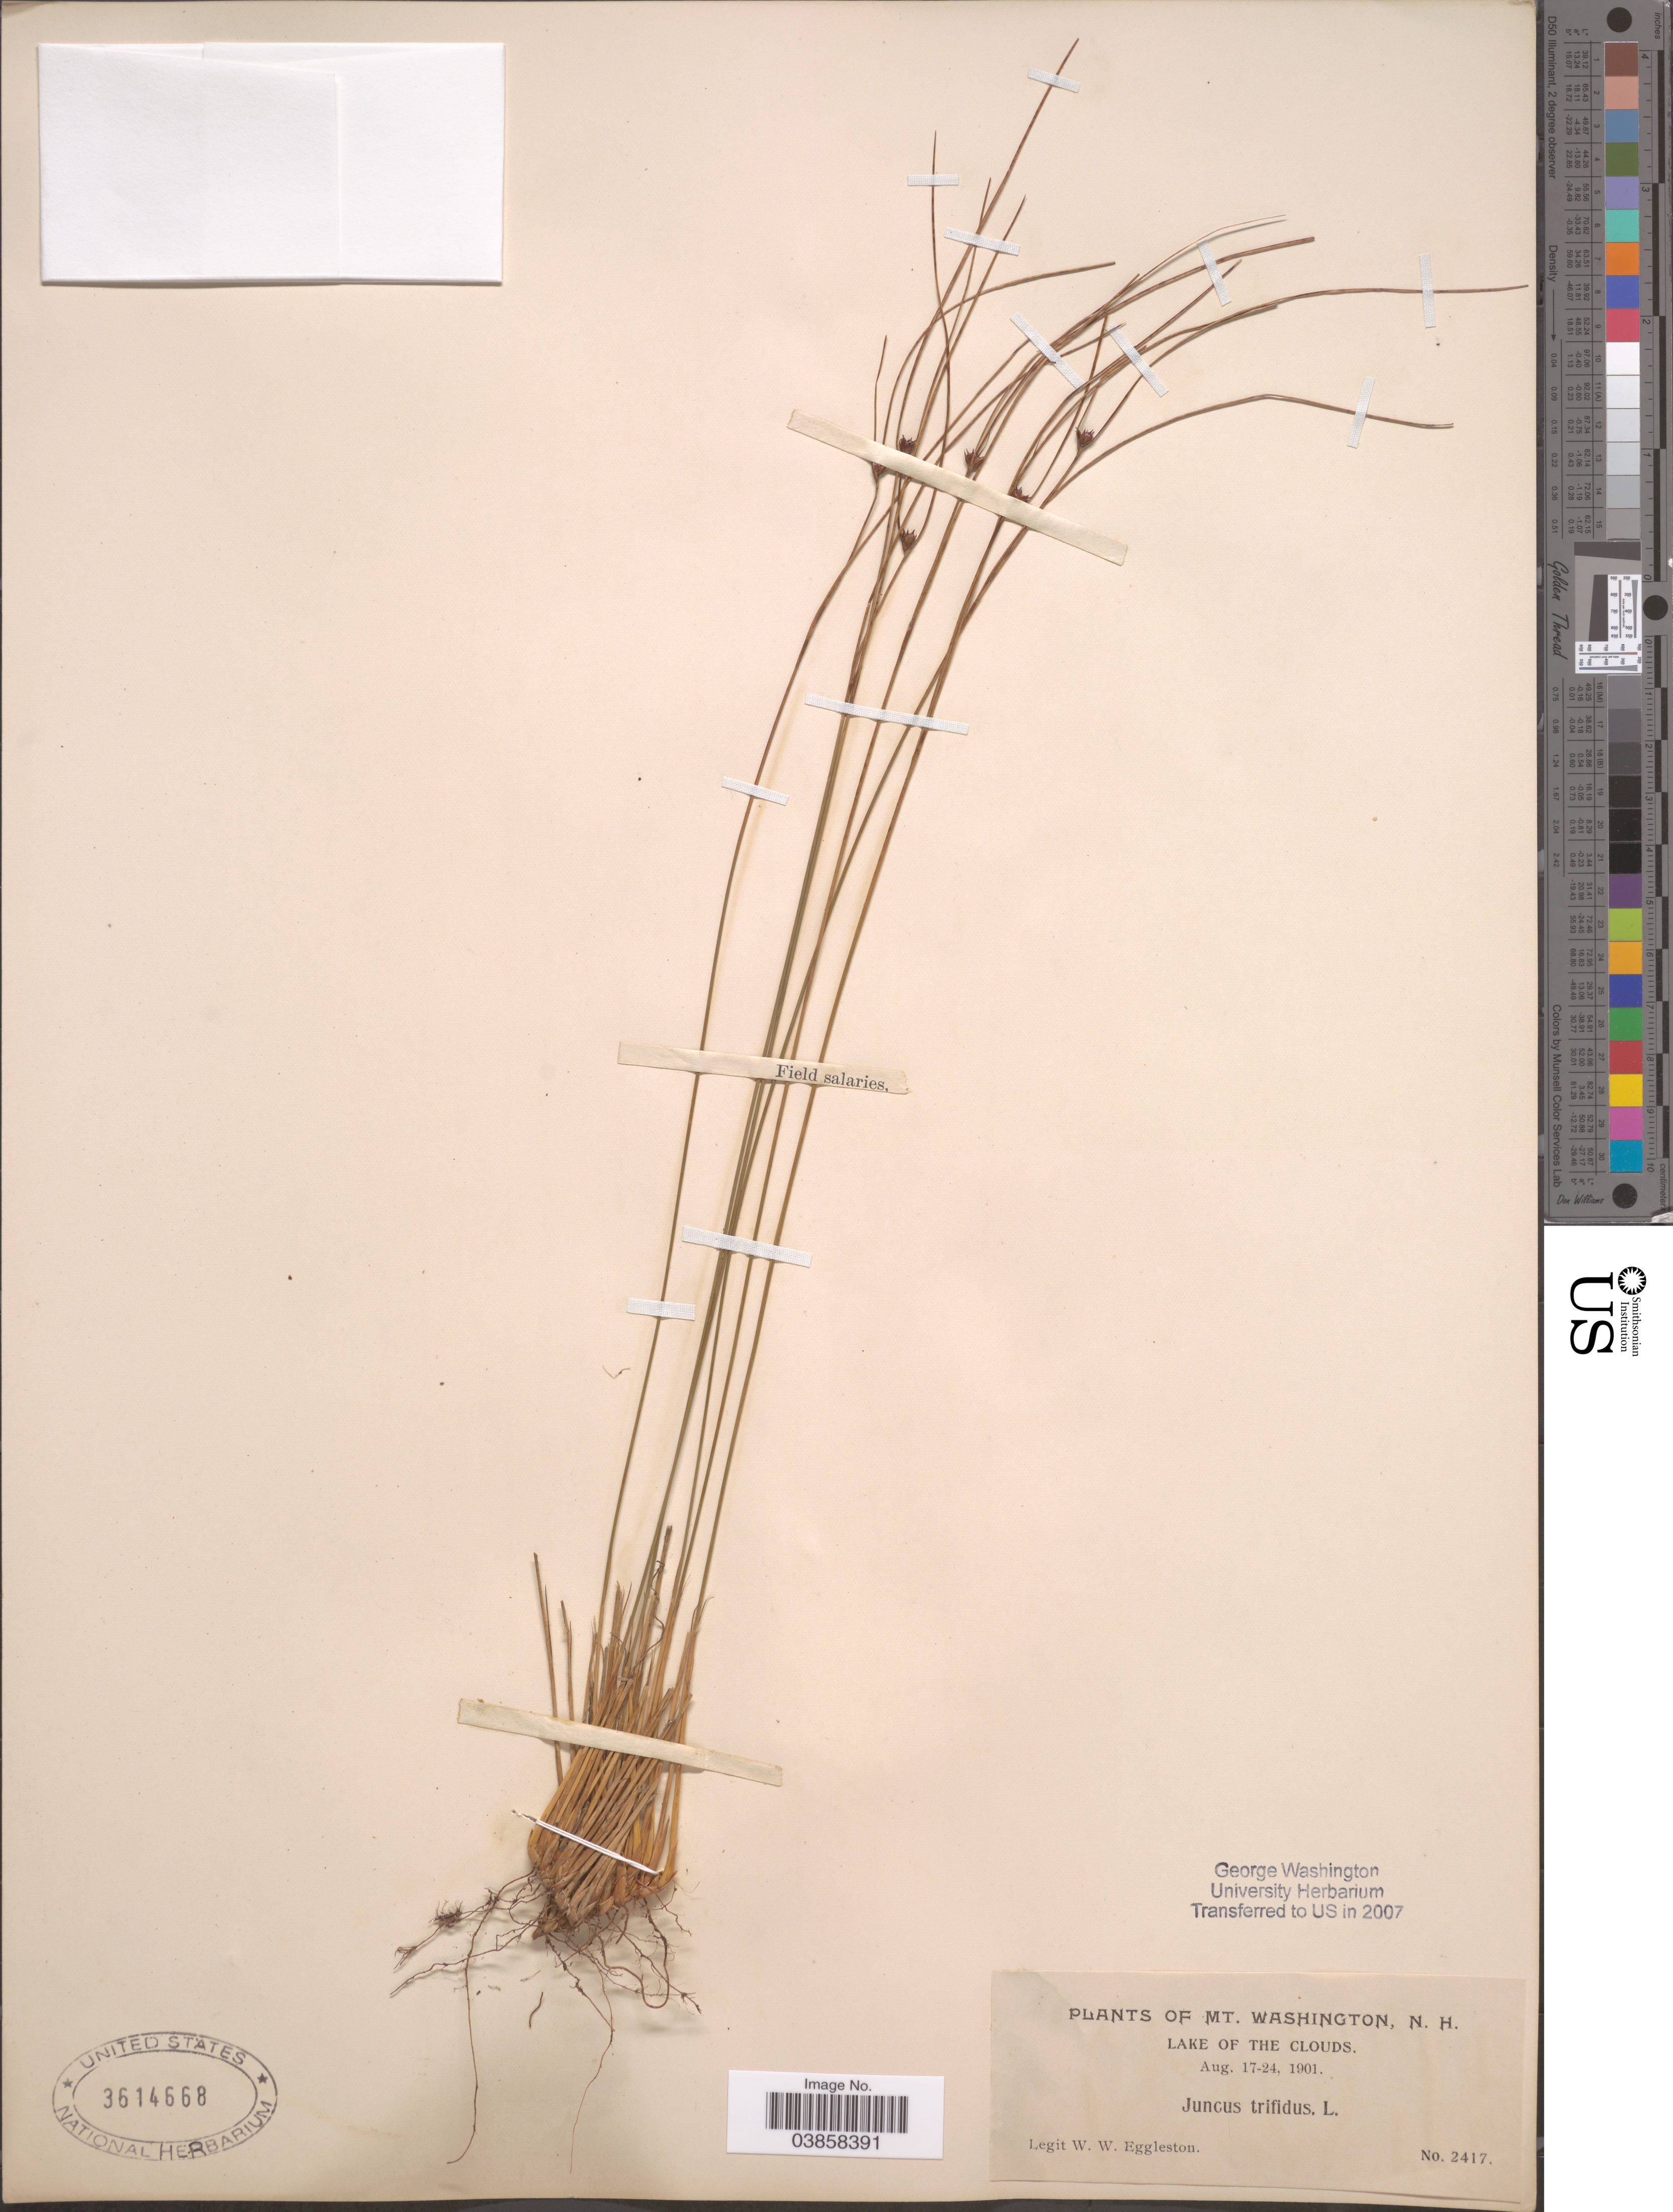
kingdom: Plantae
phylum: Tracheophyta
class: Liliopsida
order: Poales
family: Juncaceae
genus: Juncus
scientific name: Juncus trifidus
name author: L.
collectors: W. W. Eggleston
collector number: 2417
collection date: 1901-08-17/1901-08-24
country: United States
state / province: New Hampshire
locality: Mt. Washington. Lake of the Clouds.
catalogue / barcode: US 3614668